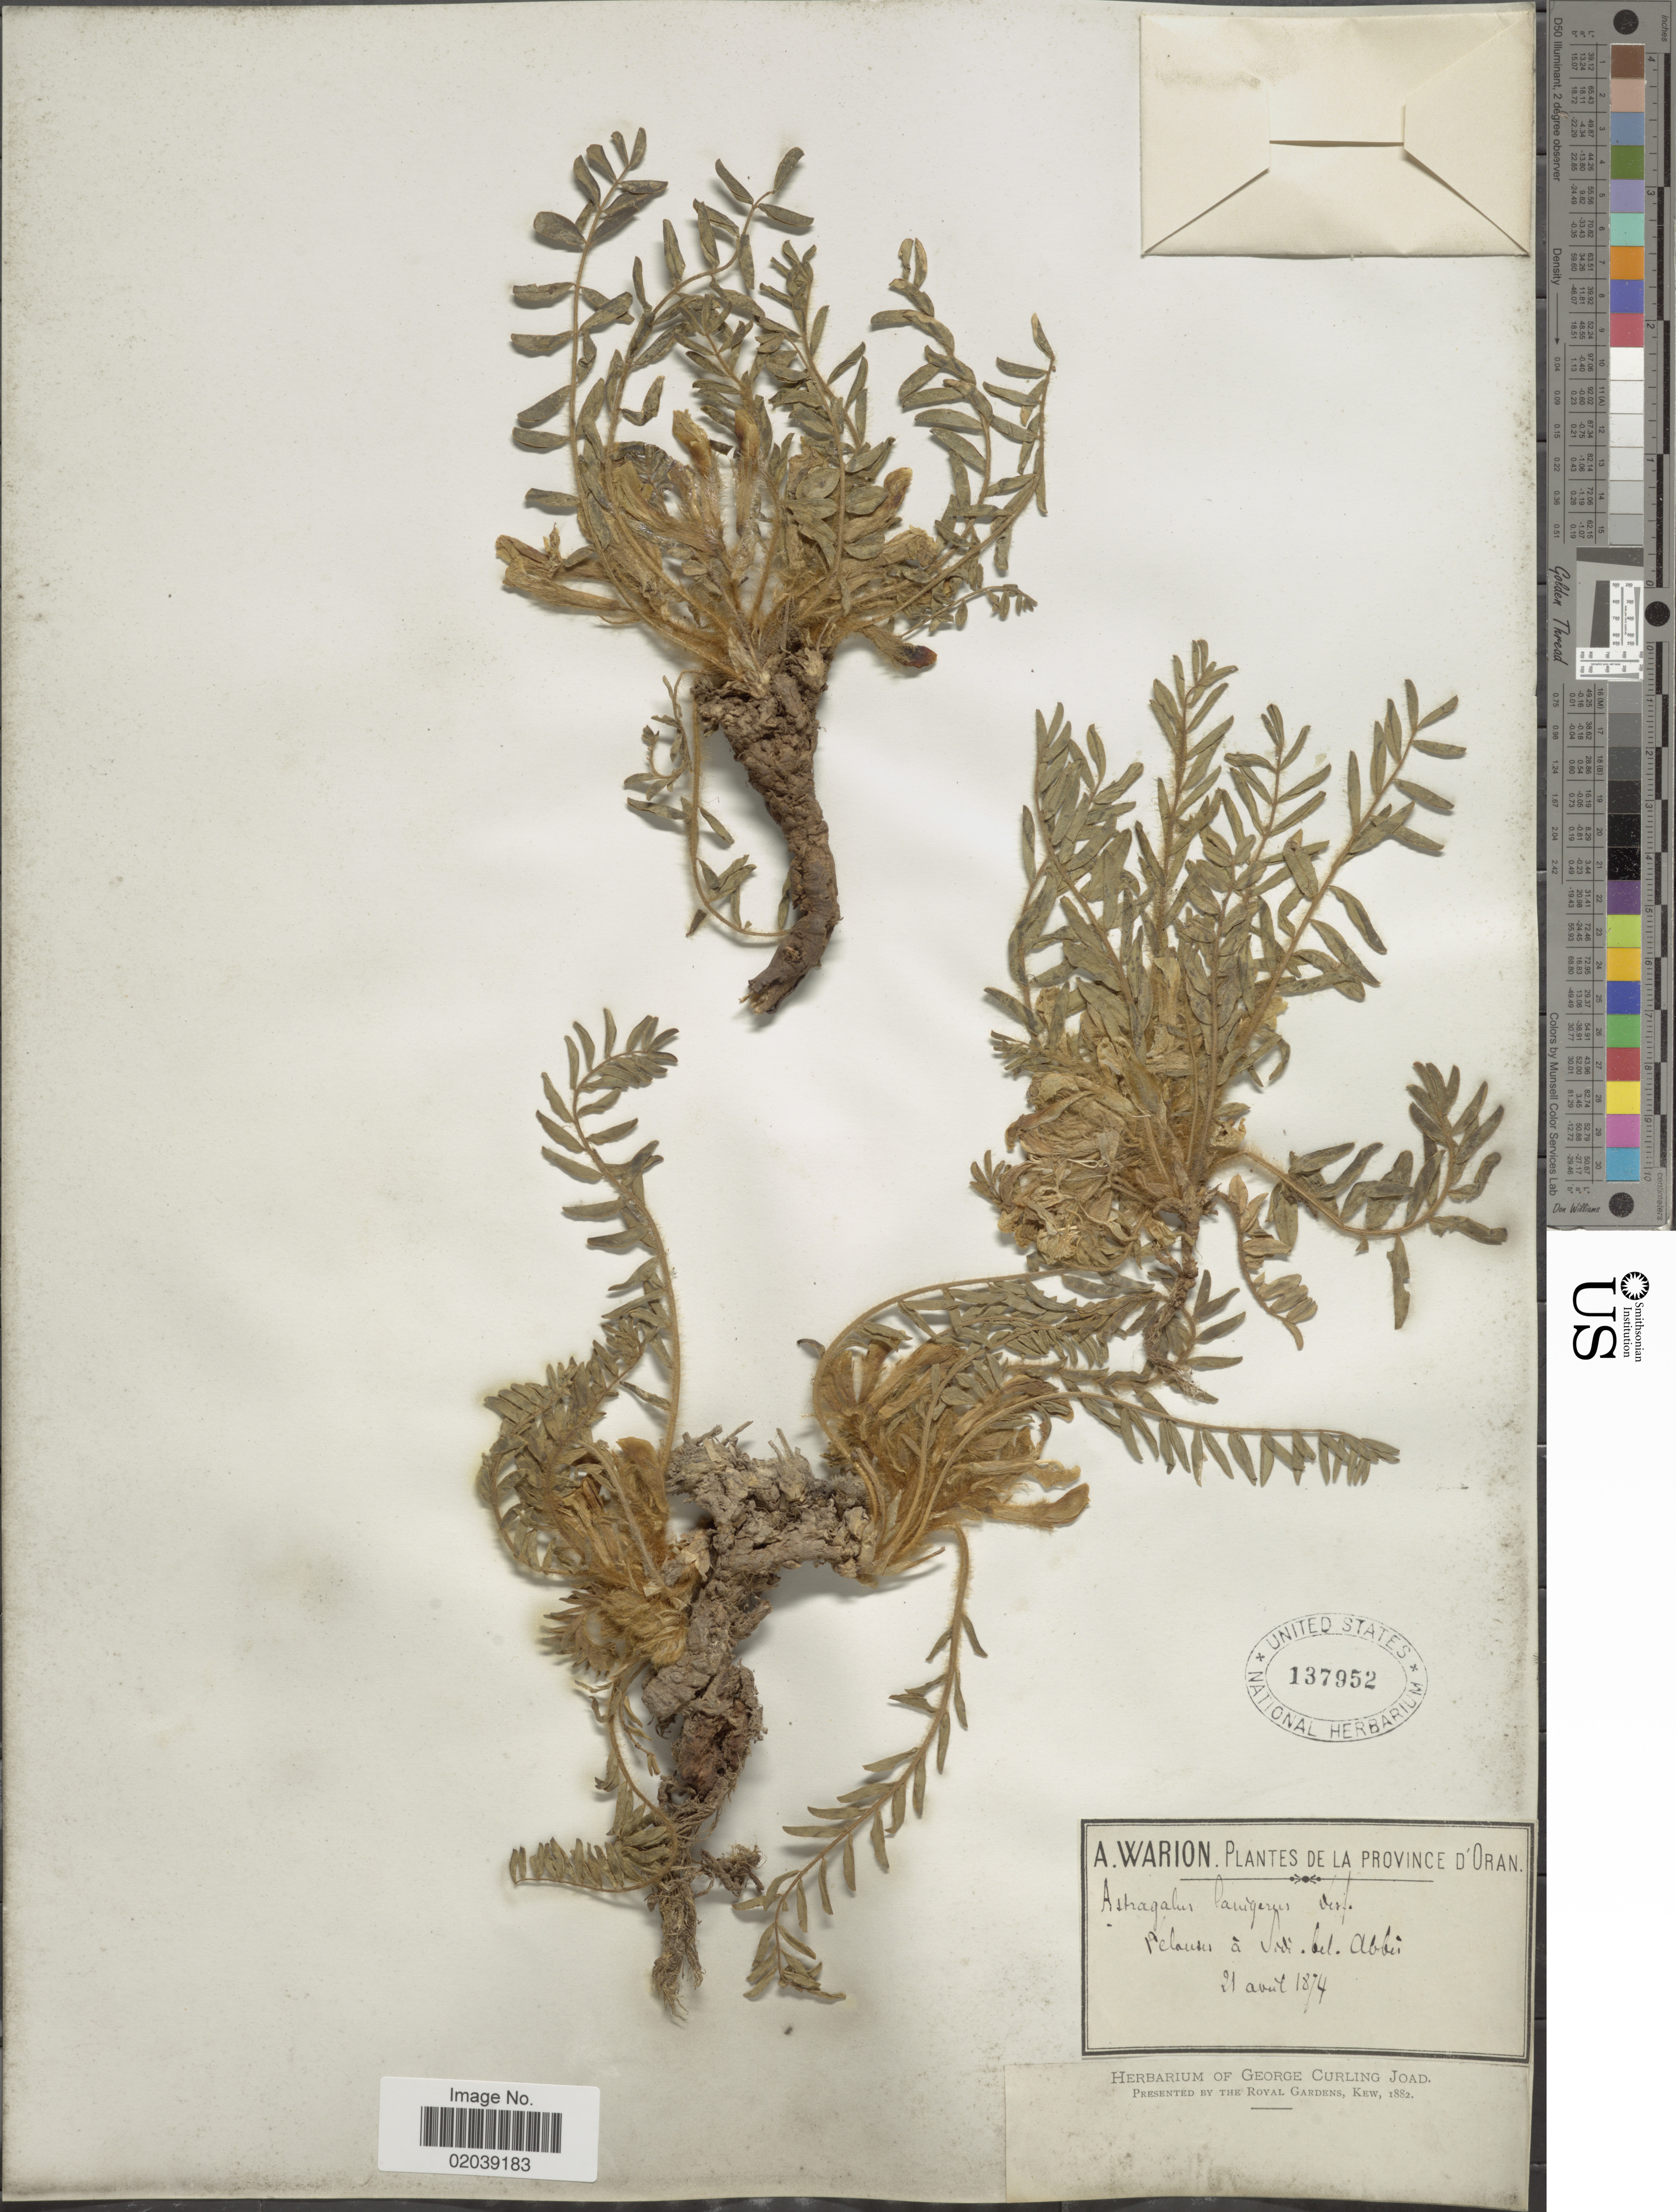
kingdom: Plantae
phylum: Tracheophyta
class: Magnoliopsida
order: Fabales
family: Fabaceae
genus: Astragalus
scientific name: Astragalus lanigerus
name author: Desf.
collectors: A. Warion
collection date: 1874-08-21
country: Algeria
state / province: Sidi Bel Abbes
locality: La Province d'Oran. Pelouses a Sidi. bel. Abbes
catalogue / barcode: US 137952